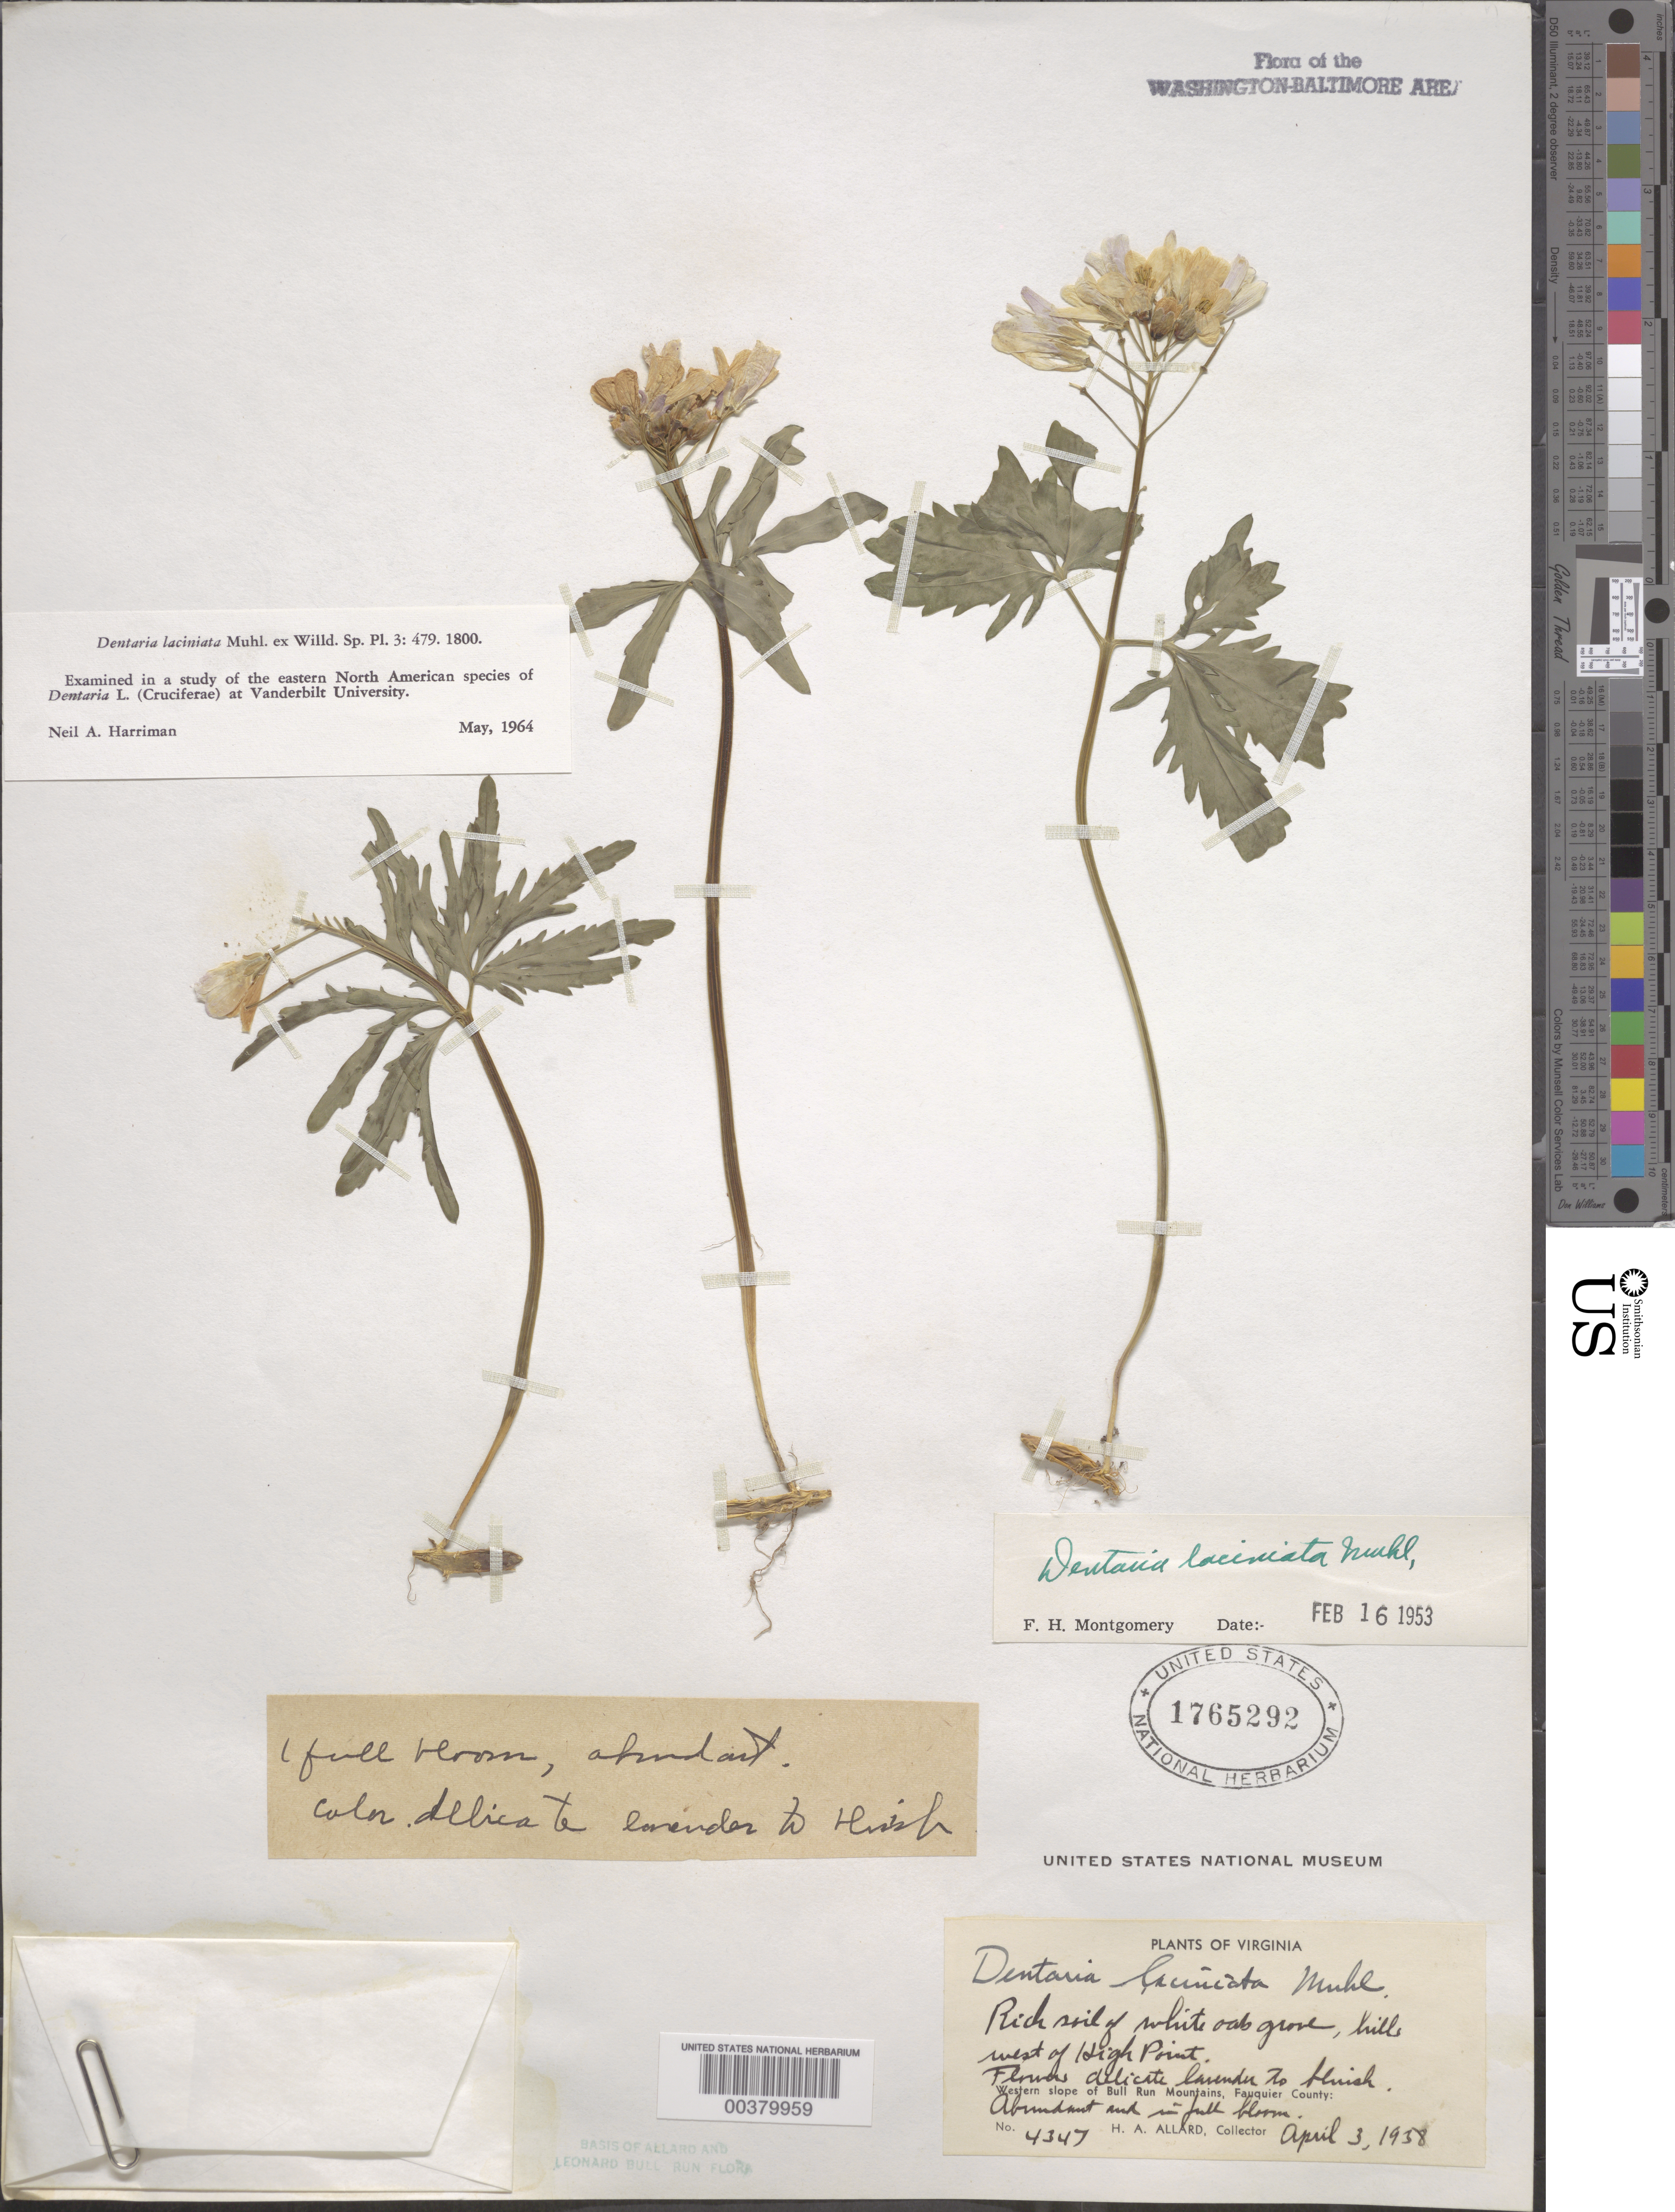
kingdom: Plantae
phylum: Tracheophyta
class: Magnoliopsida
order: Brassicales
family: Brassicaceae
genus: Cardamine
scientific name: Cardamine concatenata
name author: (Michx.) Sw.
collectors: H. A. Allard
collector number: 4347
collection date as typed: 03 Apr 1938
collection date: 1938-04-03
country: United States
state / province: Virginia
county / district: Fauquier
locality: West of High Point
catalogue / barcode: US 1765292